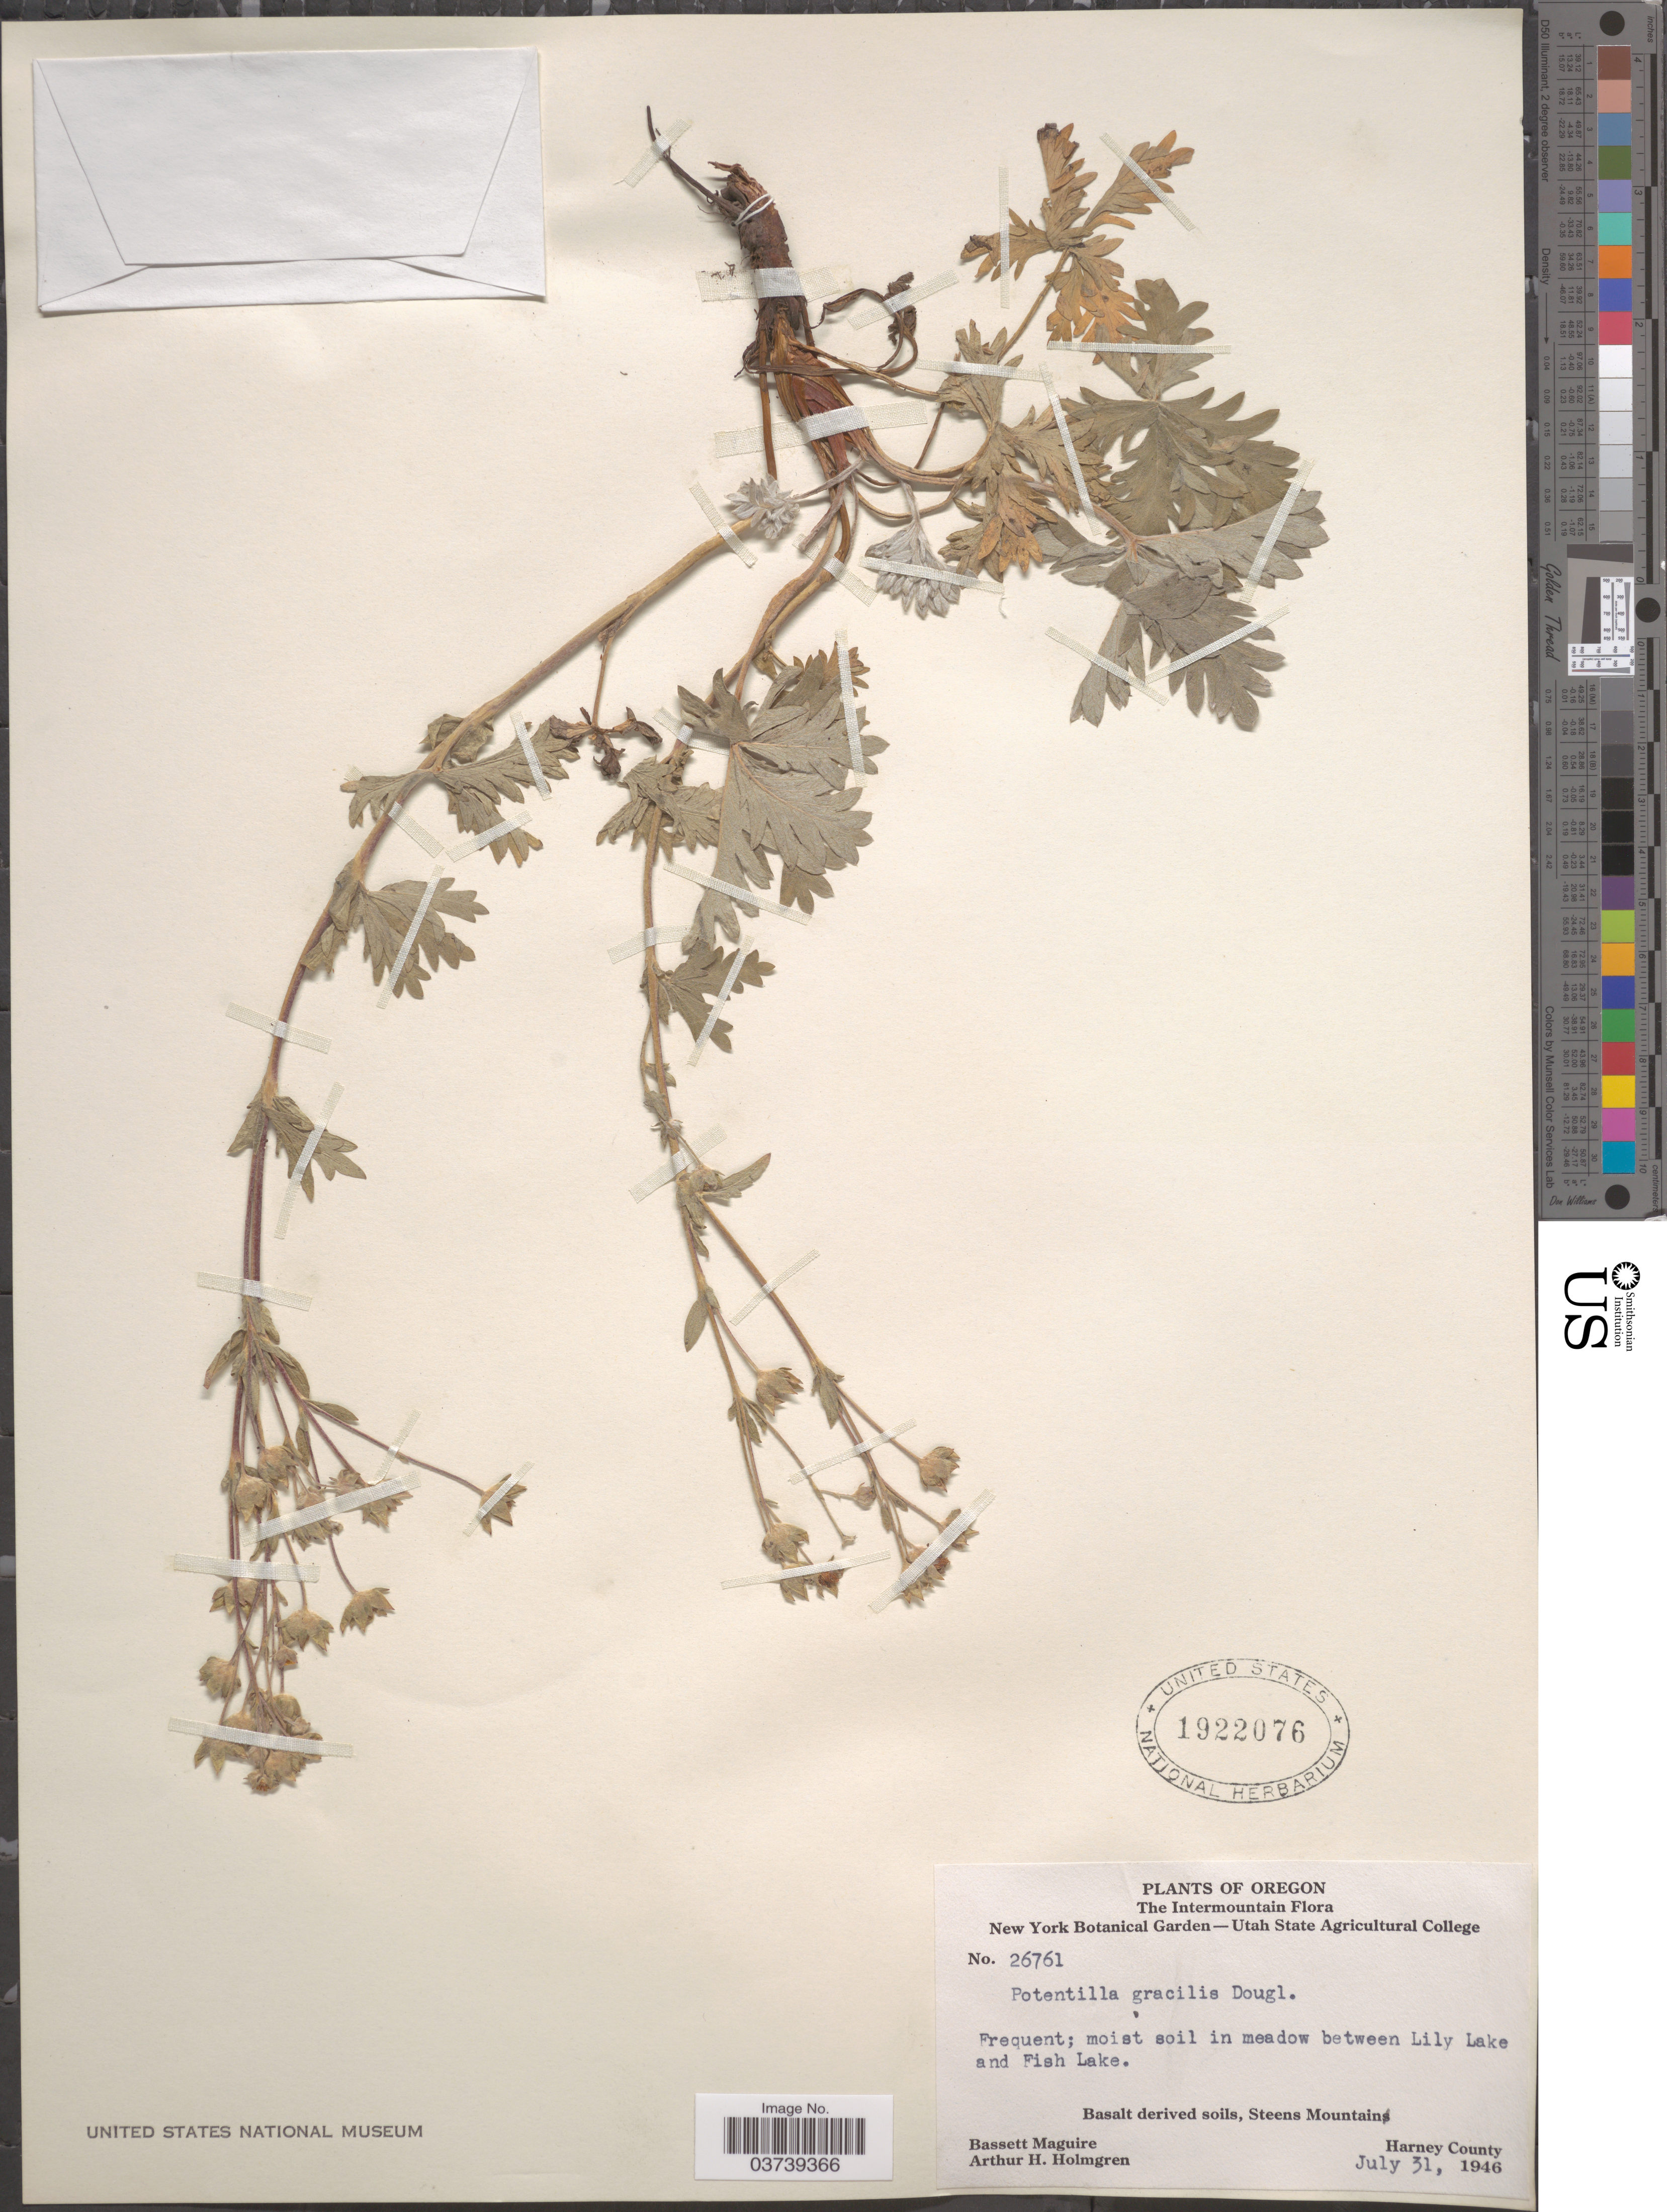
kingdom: Plantae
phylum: Tracheophyta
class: Magnoliopsida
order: Rosales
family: Rosaceae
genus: Potentilla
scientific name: Potentilla gracilis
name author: Douglas ex Hook.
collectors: B. Maguire & A. H. Holmgren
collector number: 26761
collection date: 1946-07-31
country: United States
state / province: Oregon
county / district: Harney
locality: The Intermountain. Moist soil in meadow between Lily Laske and Fish Lake. Basalt derived soils, Steens Mountain. Harney County.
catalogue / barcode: US 1922076